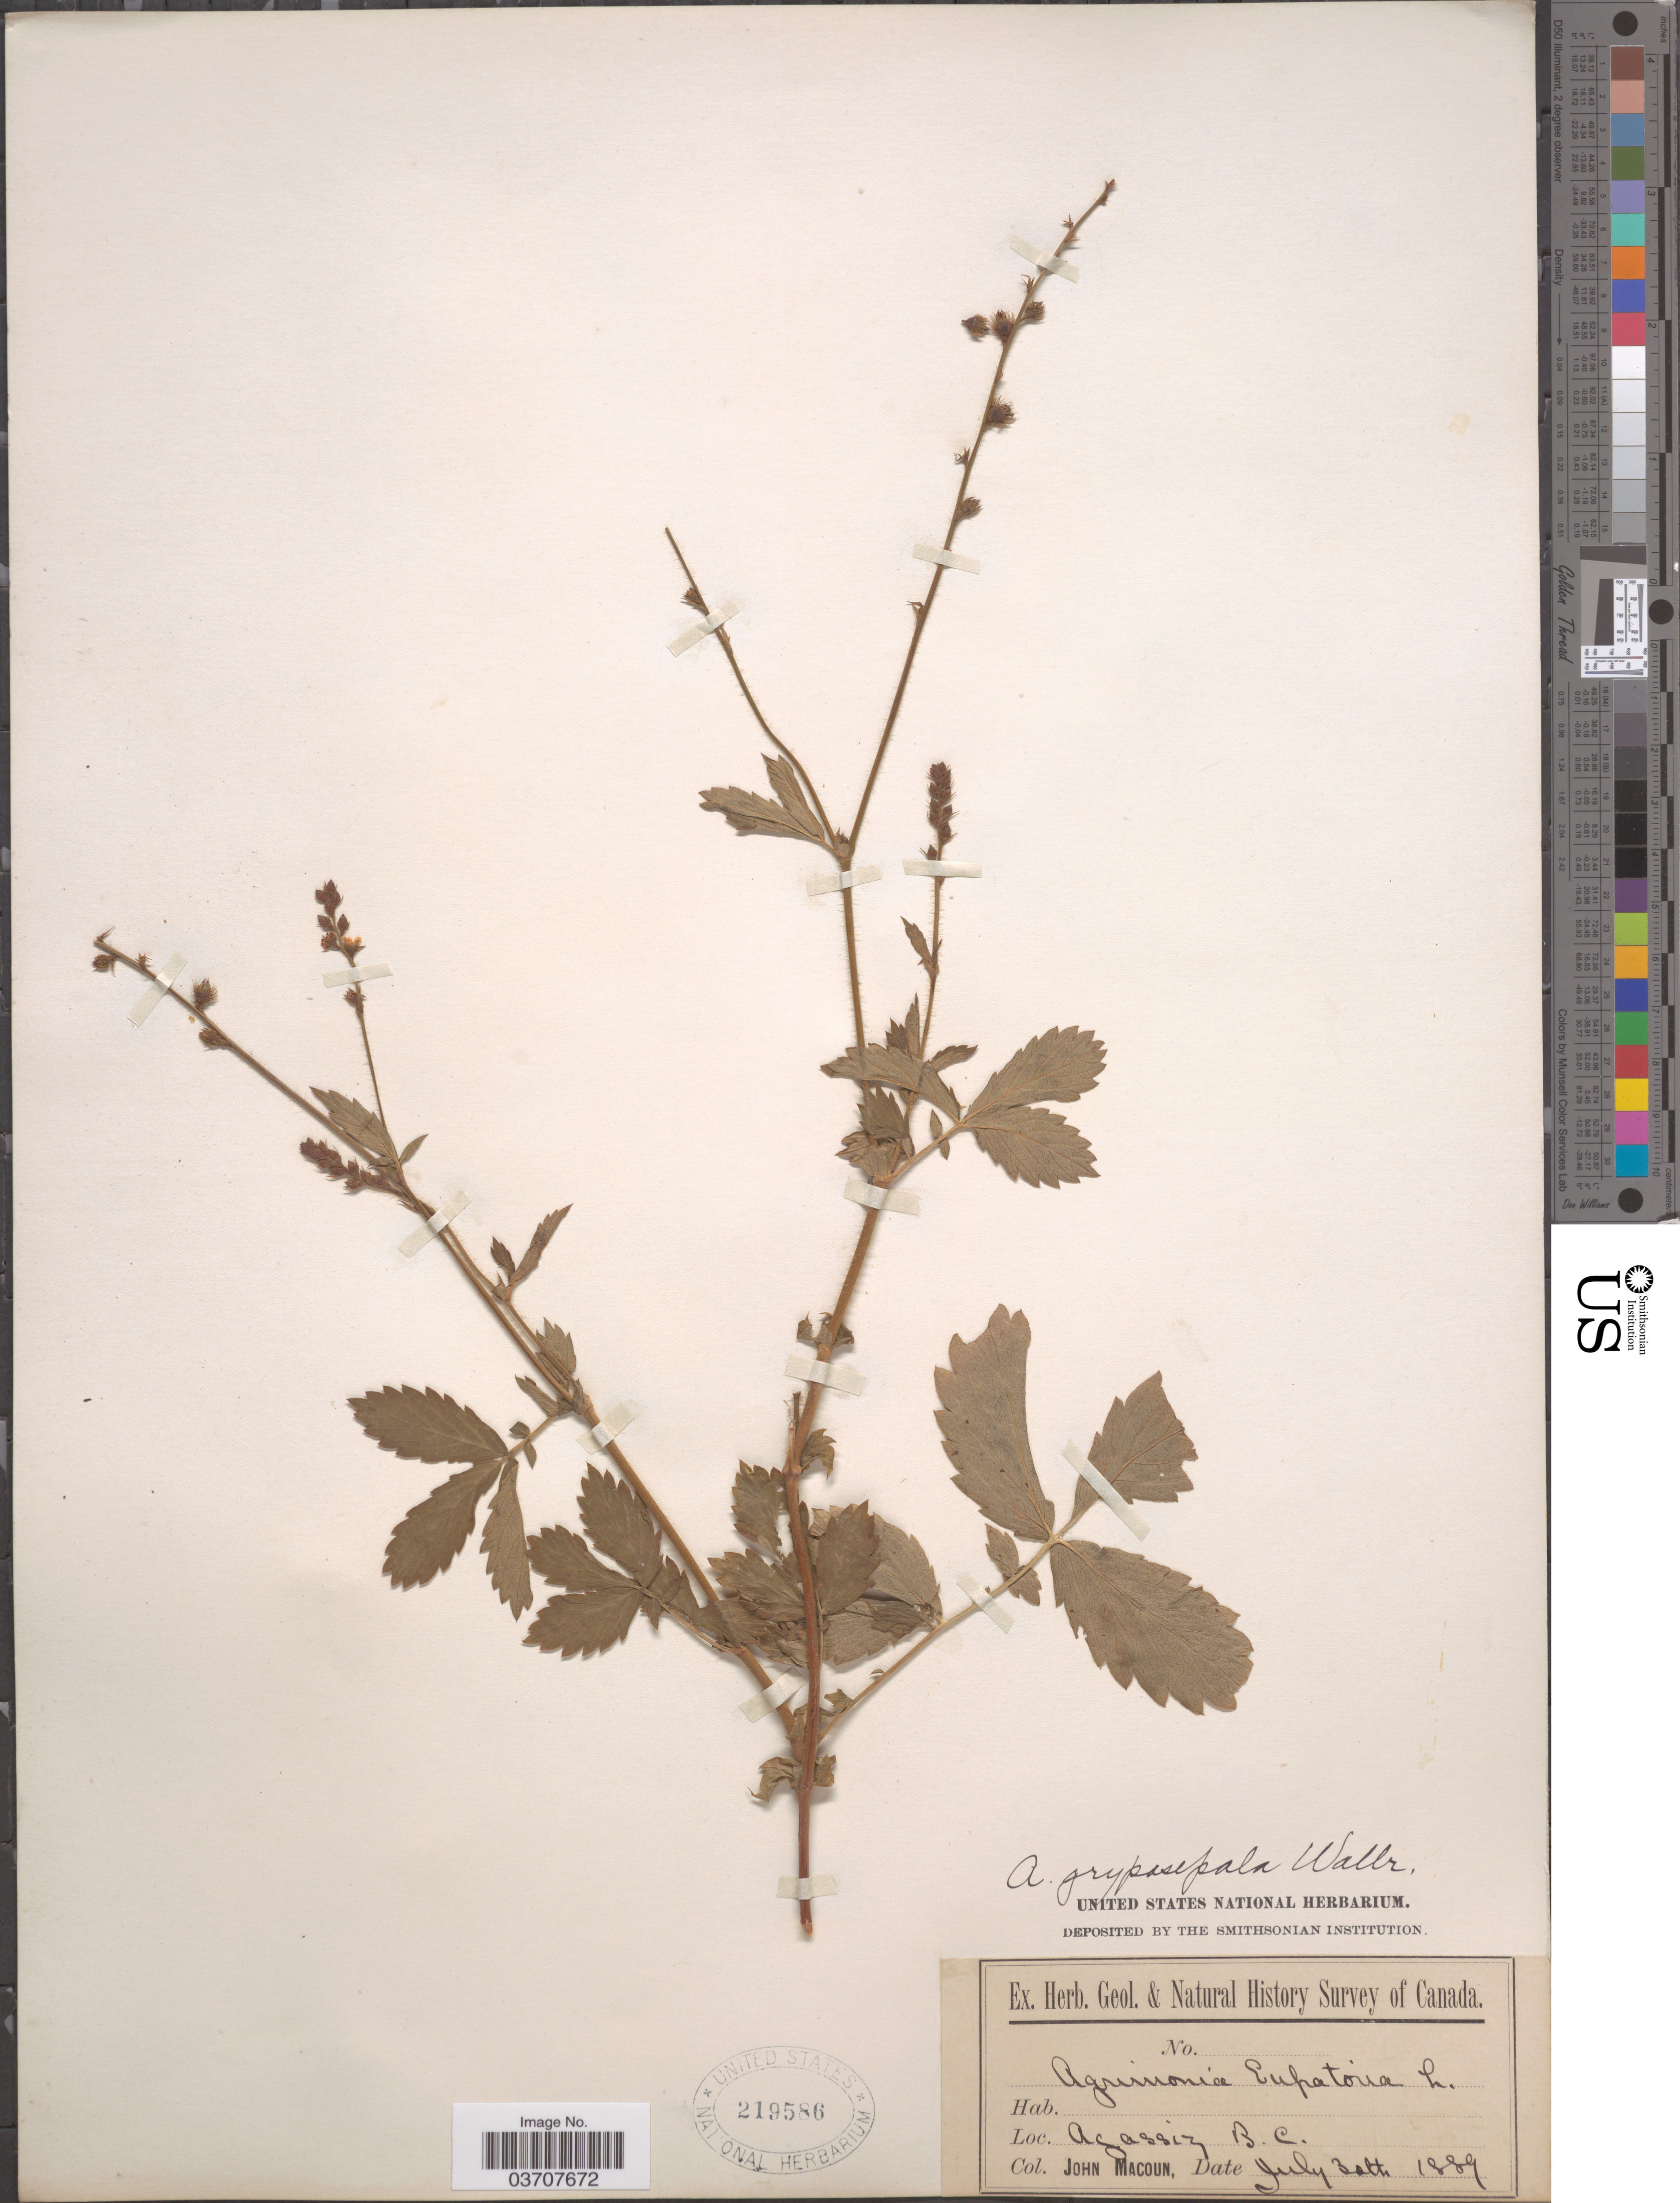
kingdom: Plantae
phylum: Tracheophyta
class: Magnoliopsida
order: Rosales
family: Rosaceae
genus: Agrimonia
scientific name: Agrimonia gryposepala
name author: Wallr.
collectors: J. Macoun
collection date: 1889-07-30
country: Canada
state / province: British Columbia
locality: Agassiz.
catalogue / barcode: US 219586